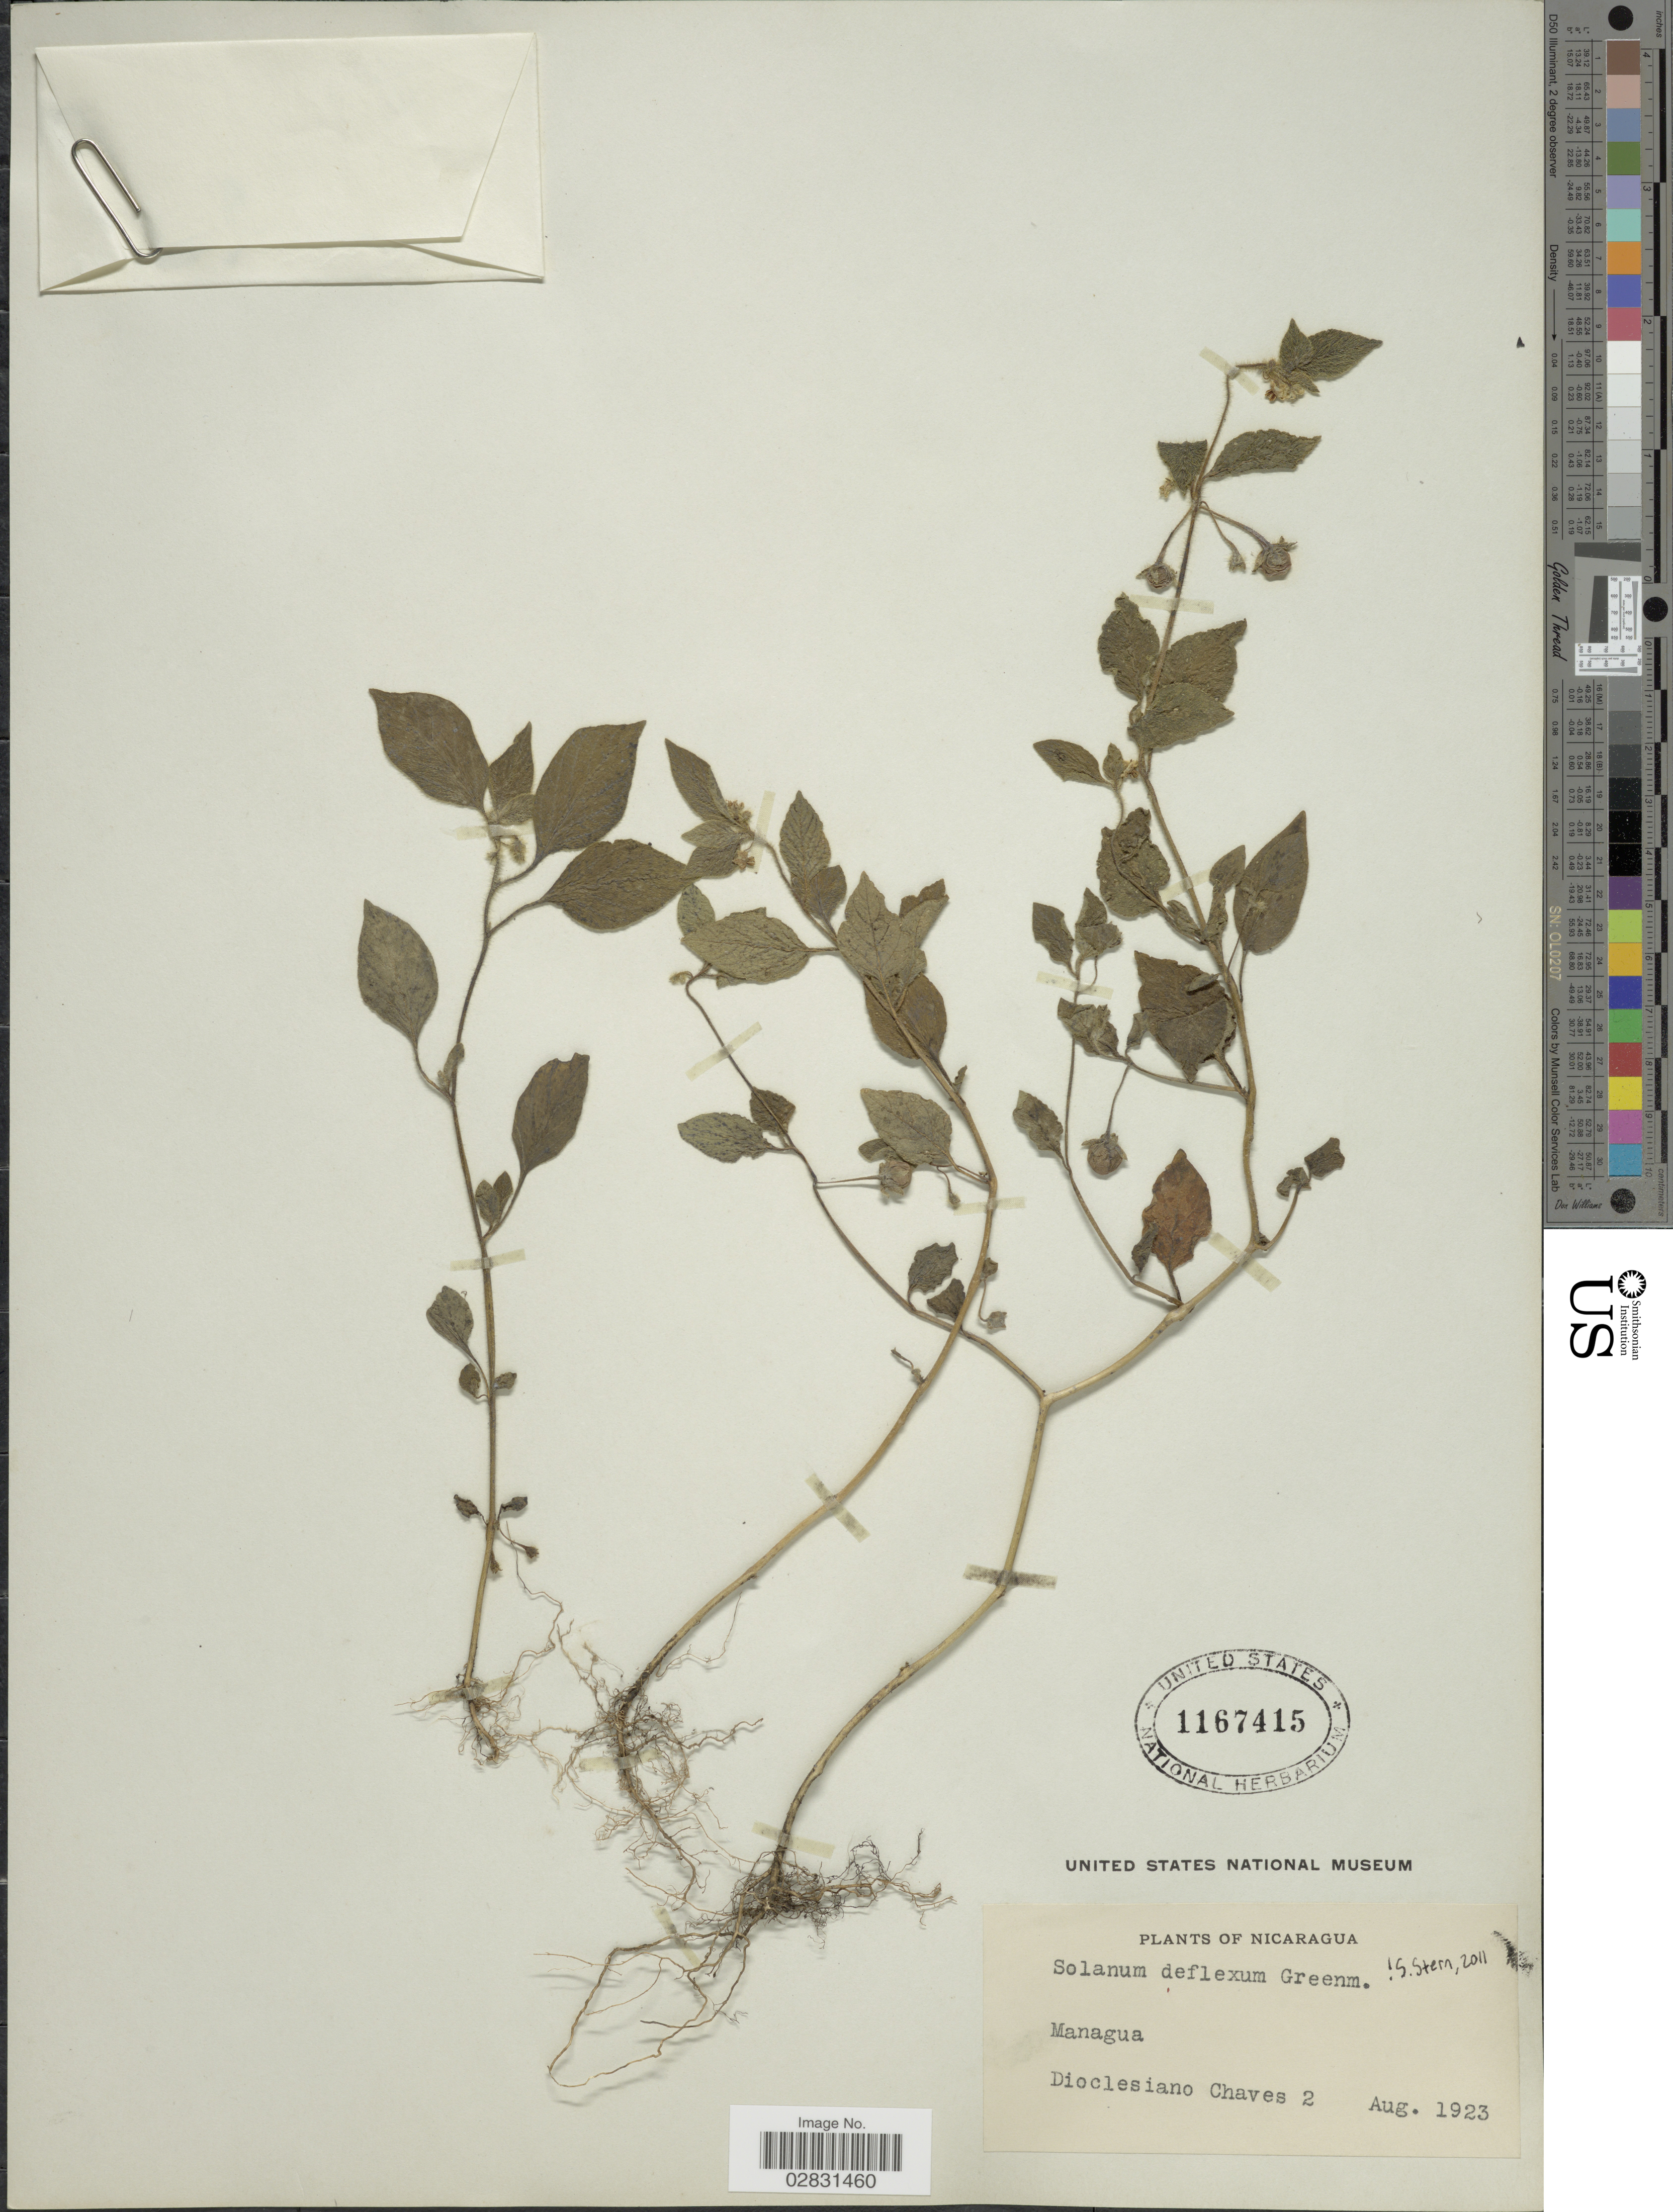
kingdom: Plantae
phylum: Tracheophyta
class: Magnoliopsida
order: Solanales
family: Solanaceae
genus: Solanum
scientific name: Solanum deflexum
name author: Greenm.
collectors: D. Chaves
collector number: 2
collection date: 1923-08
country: Nicaragua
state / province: Managua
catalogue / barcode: US 1167415